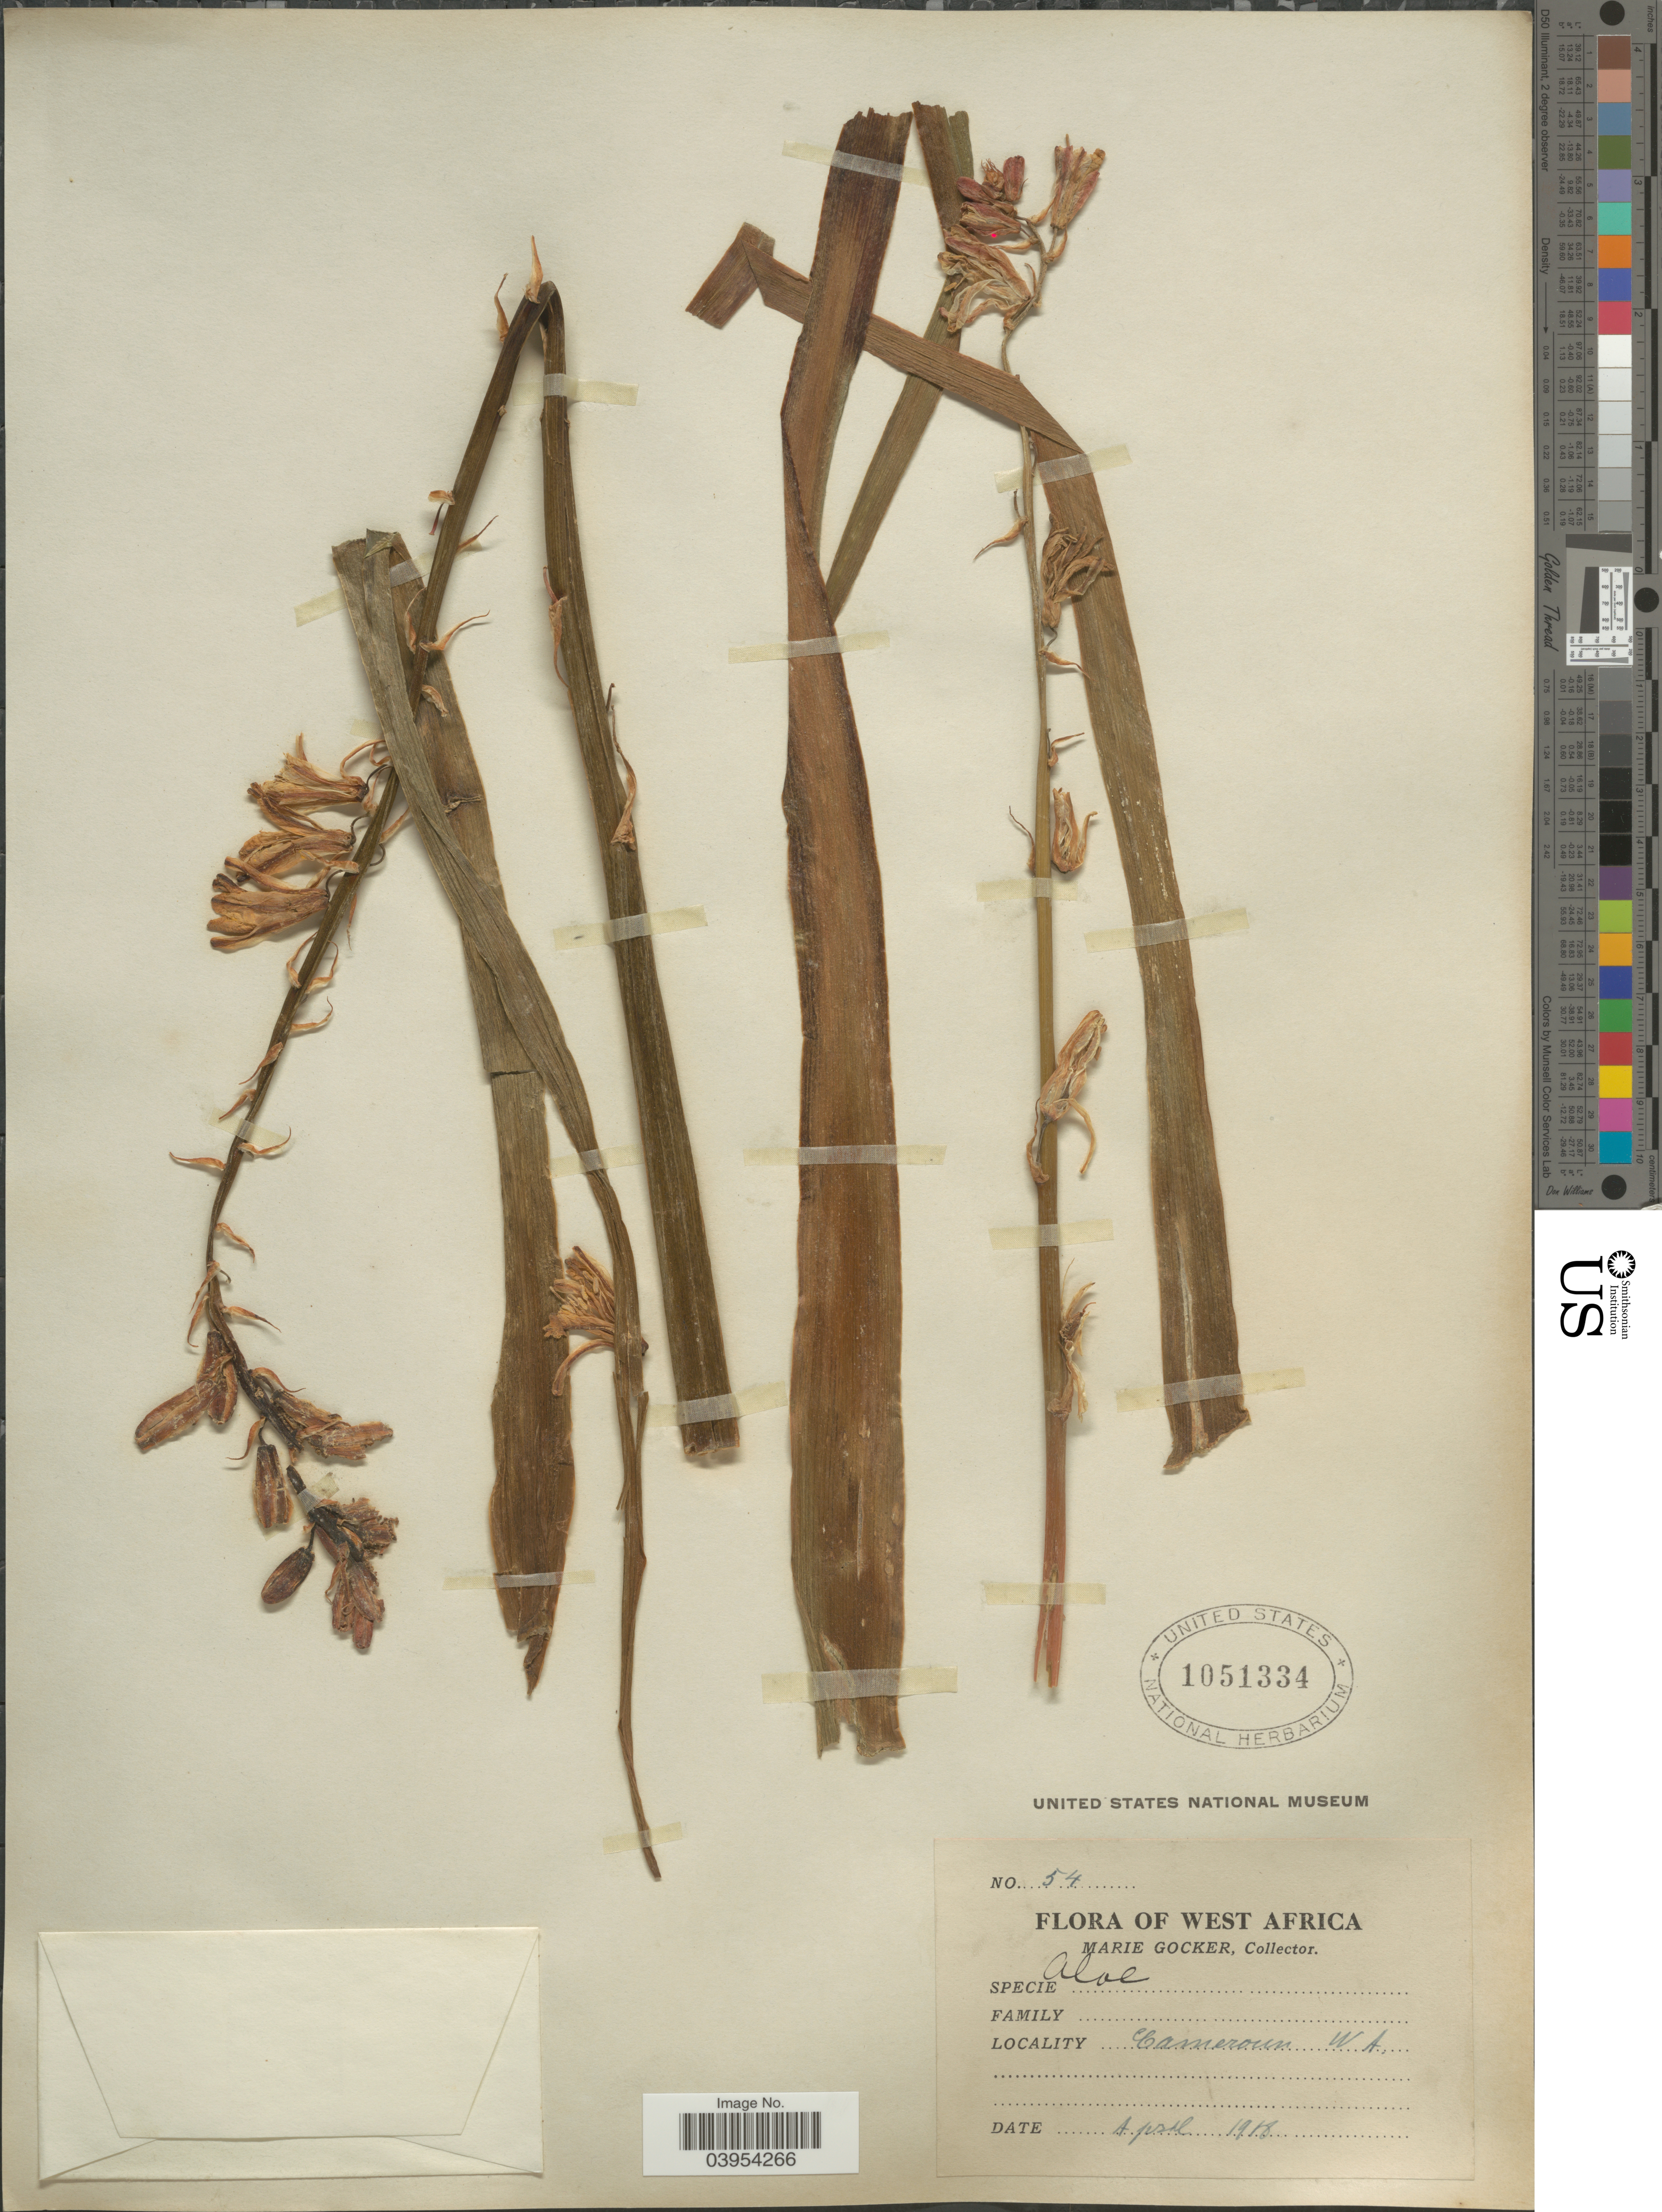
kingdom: Plantae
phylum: Tracheophyta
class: Liliopsida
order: Asparagales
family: Asphodelaceae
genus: Aloe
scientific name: Aloe sp.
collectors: M. Gocker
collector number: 54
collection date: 1918-04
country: Cameroon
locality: West Africa. Cameroun.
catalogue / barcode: US 1051334